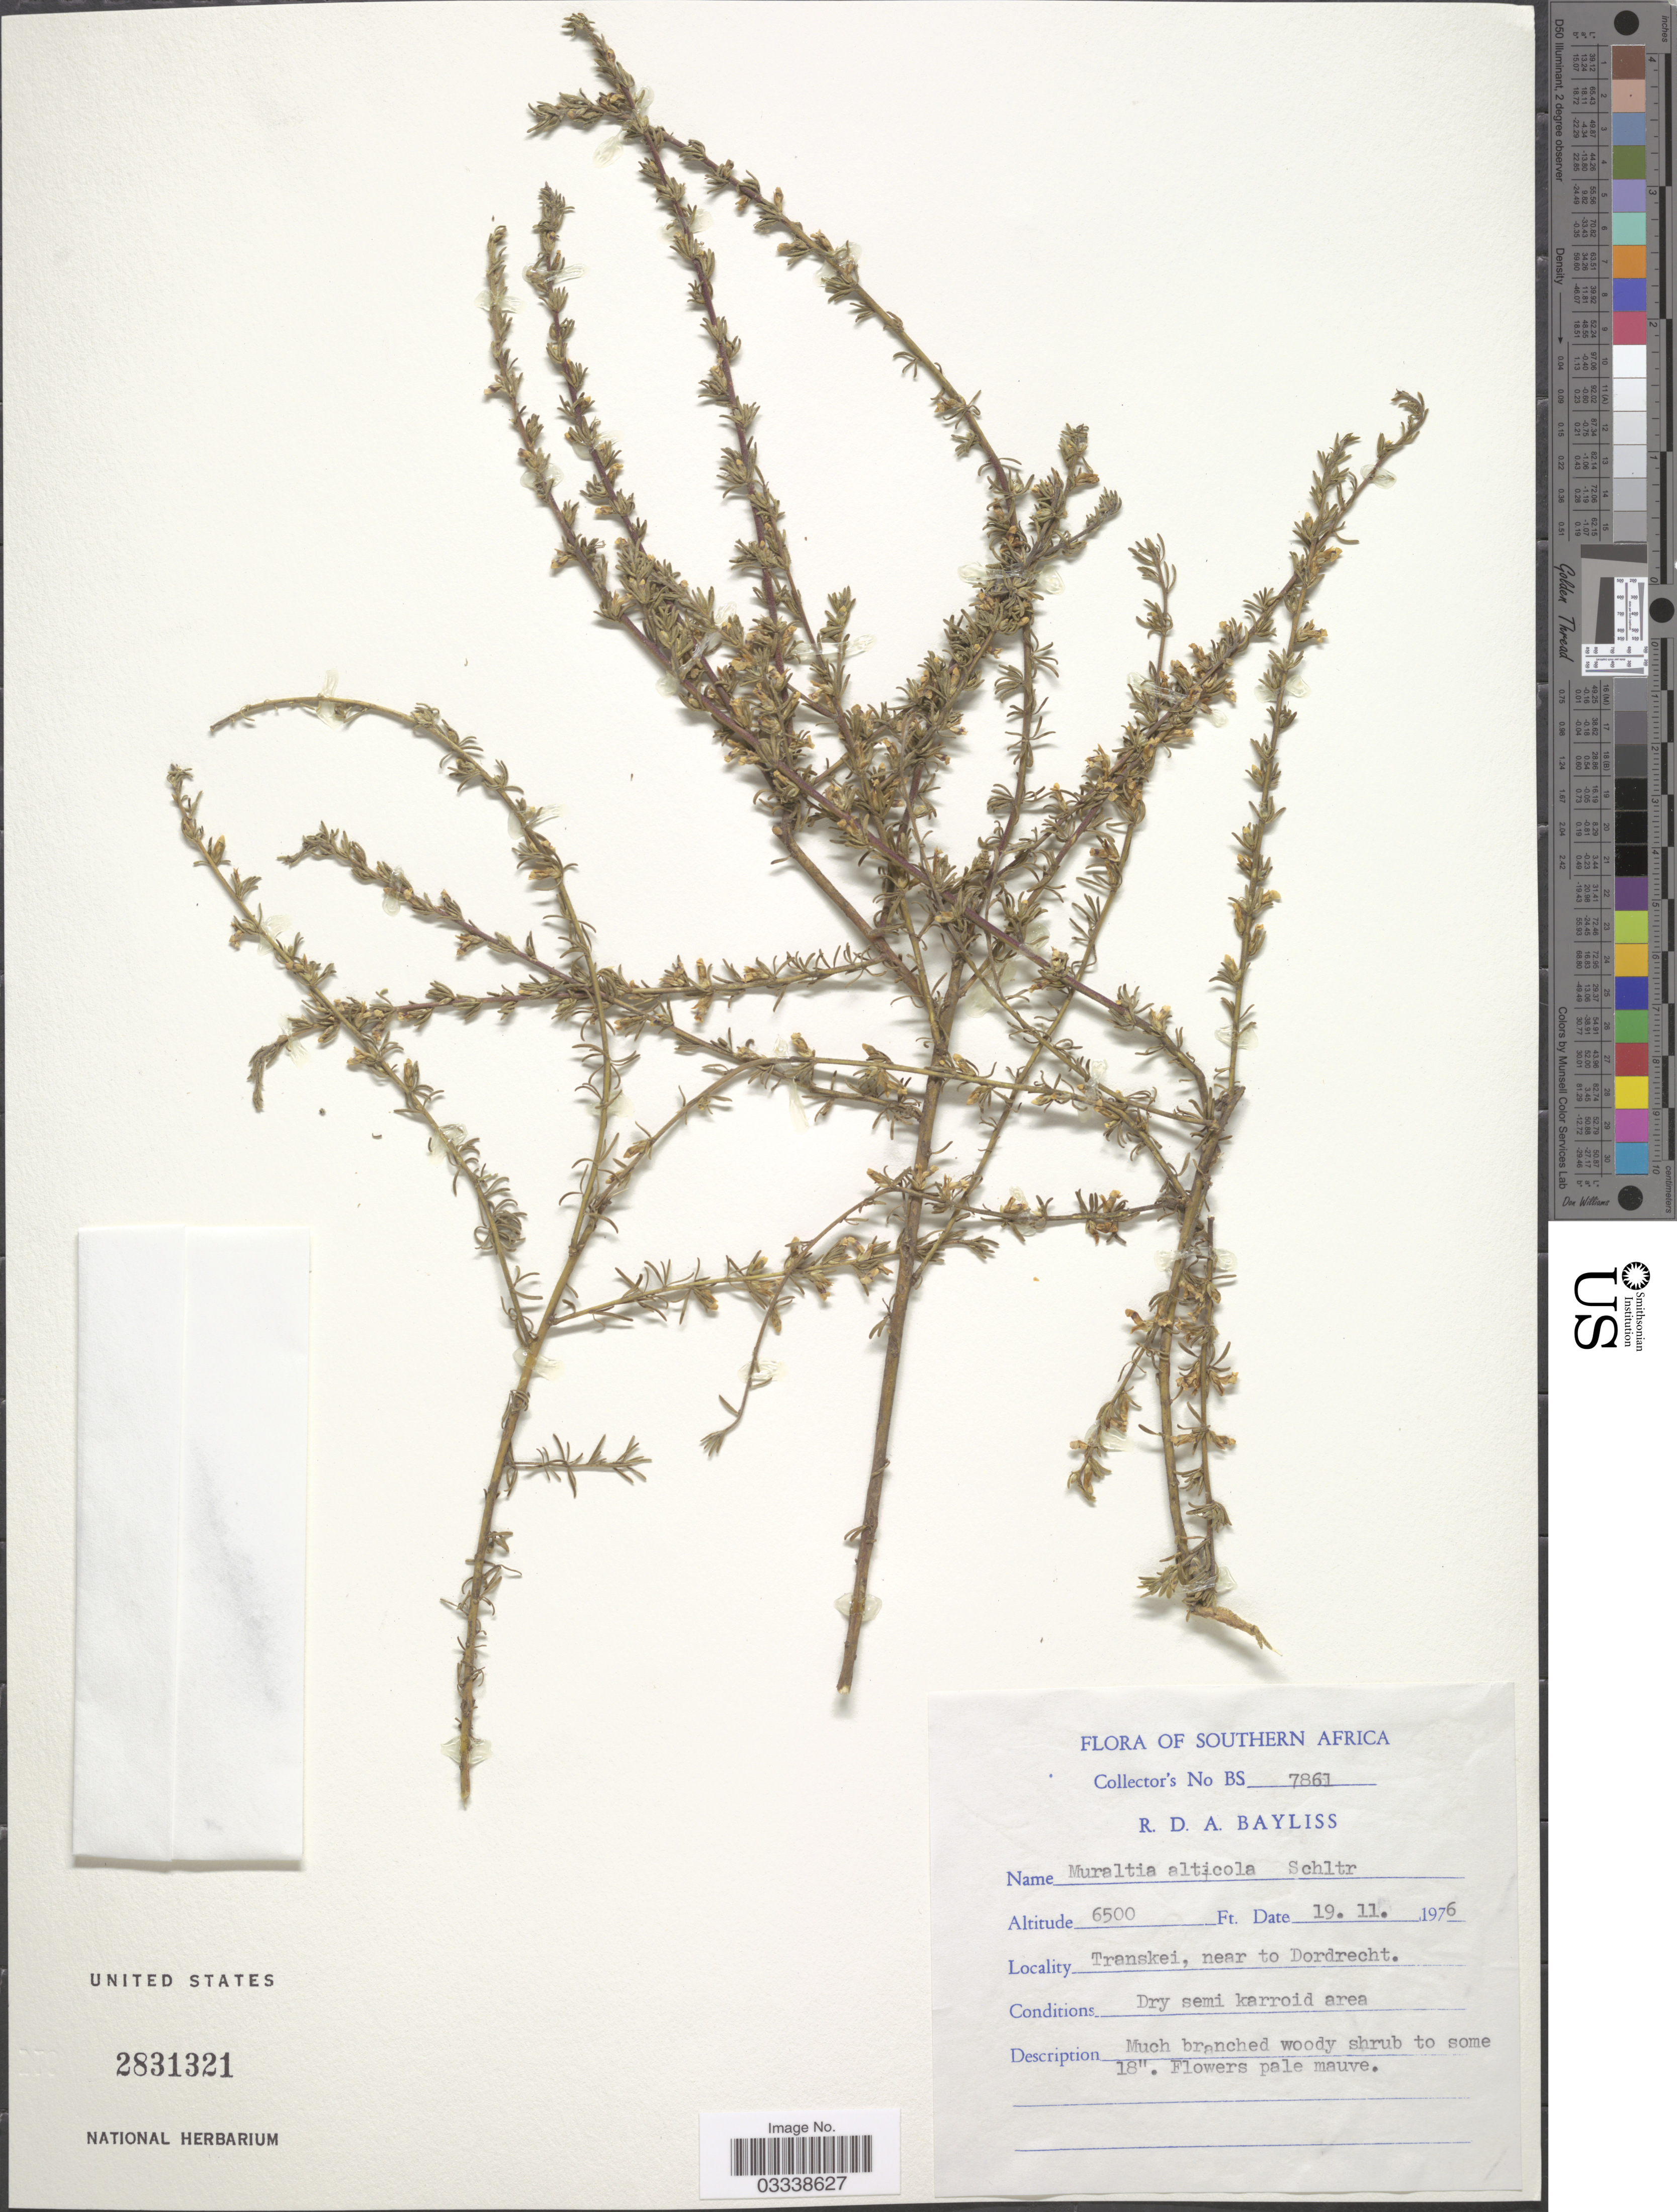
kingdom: Plantae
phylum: Tracheophyta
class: Magnoliopsida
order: Fabales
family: Polygalaceae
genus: Muraltia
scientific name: Muraltia alticola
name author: Schltr.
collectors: R. Bayliss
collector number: BS7861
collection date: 1976-11-19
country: South Africa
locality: Southern Africa, Transkei, near to Dordrecht.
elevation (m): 1981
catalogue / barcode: US 2831321